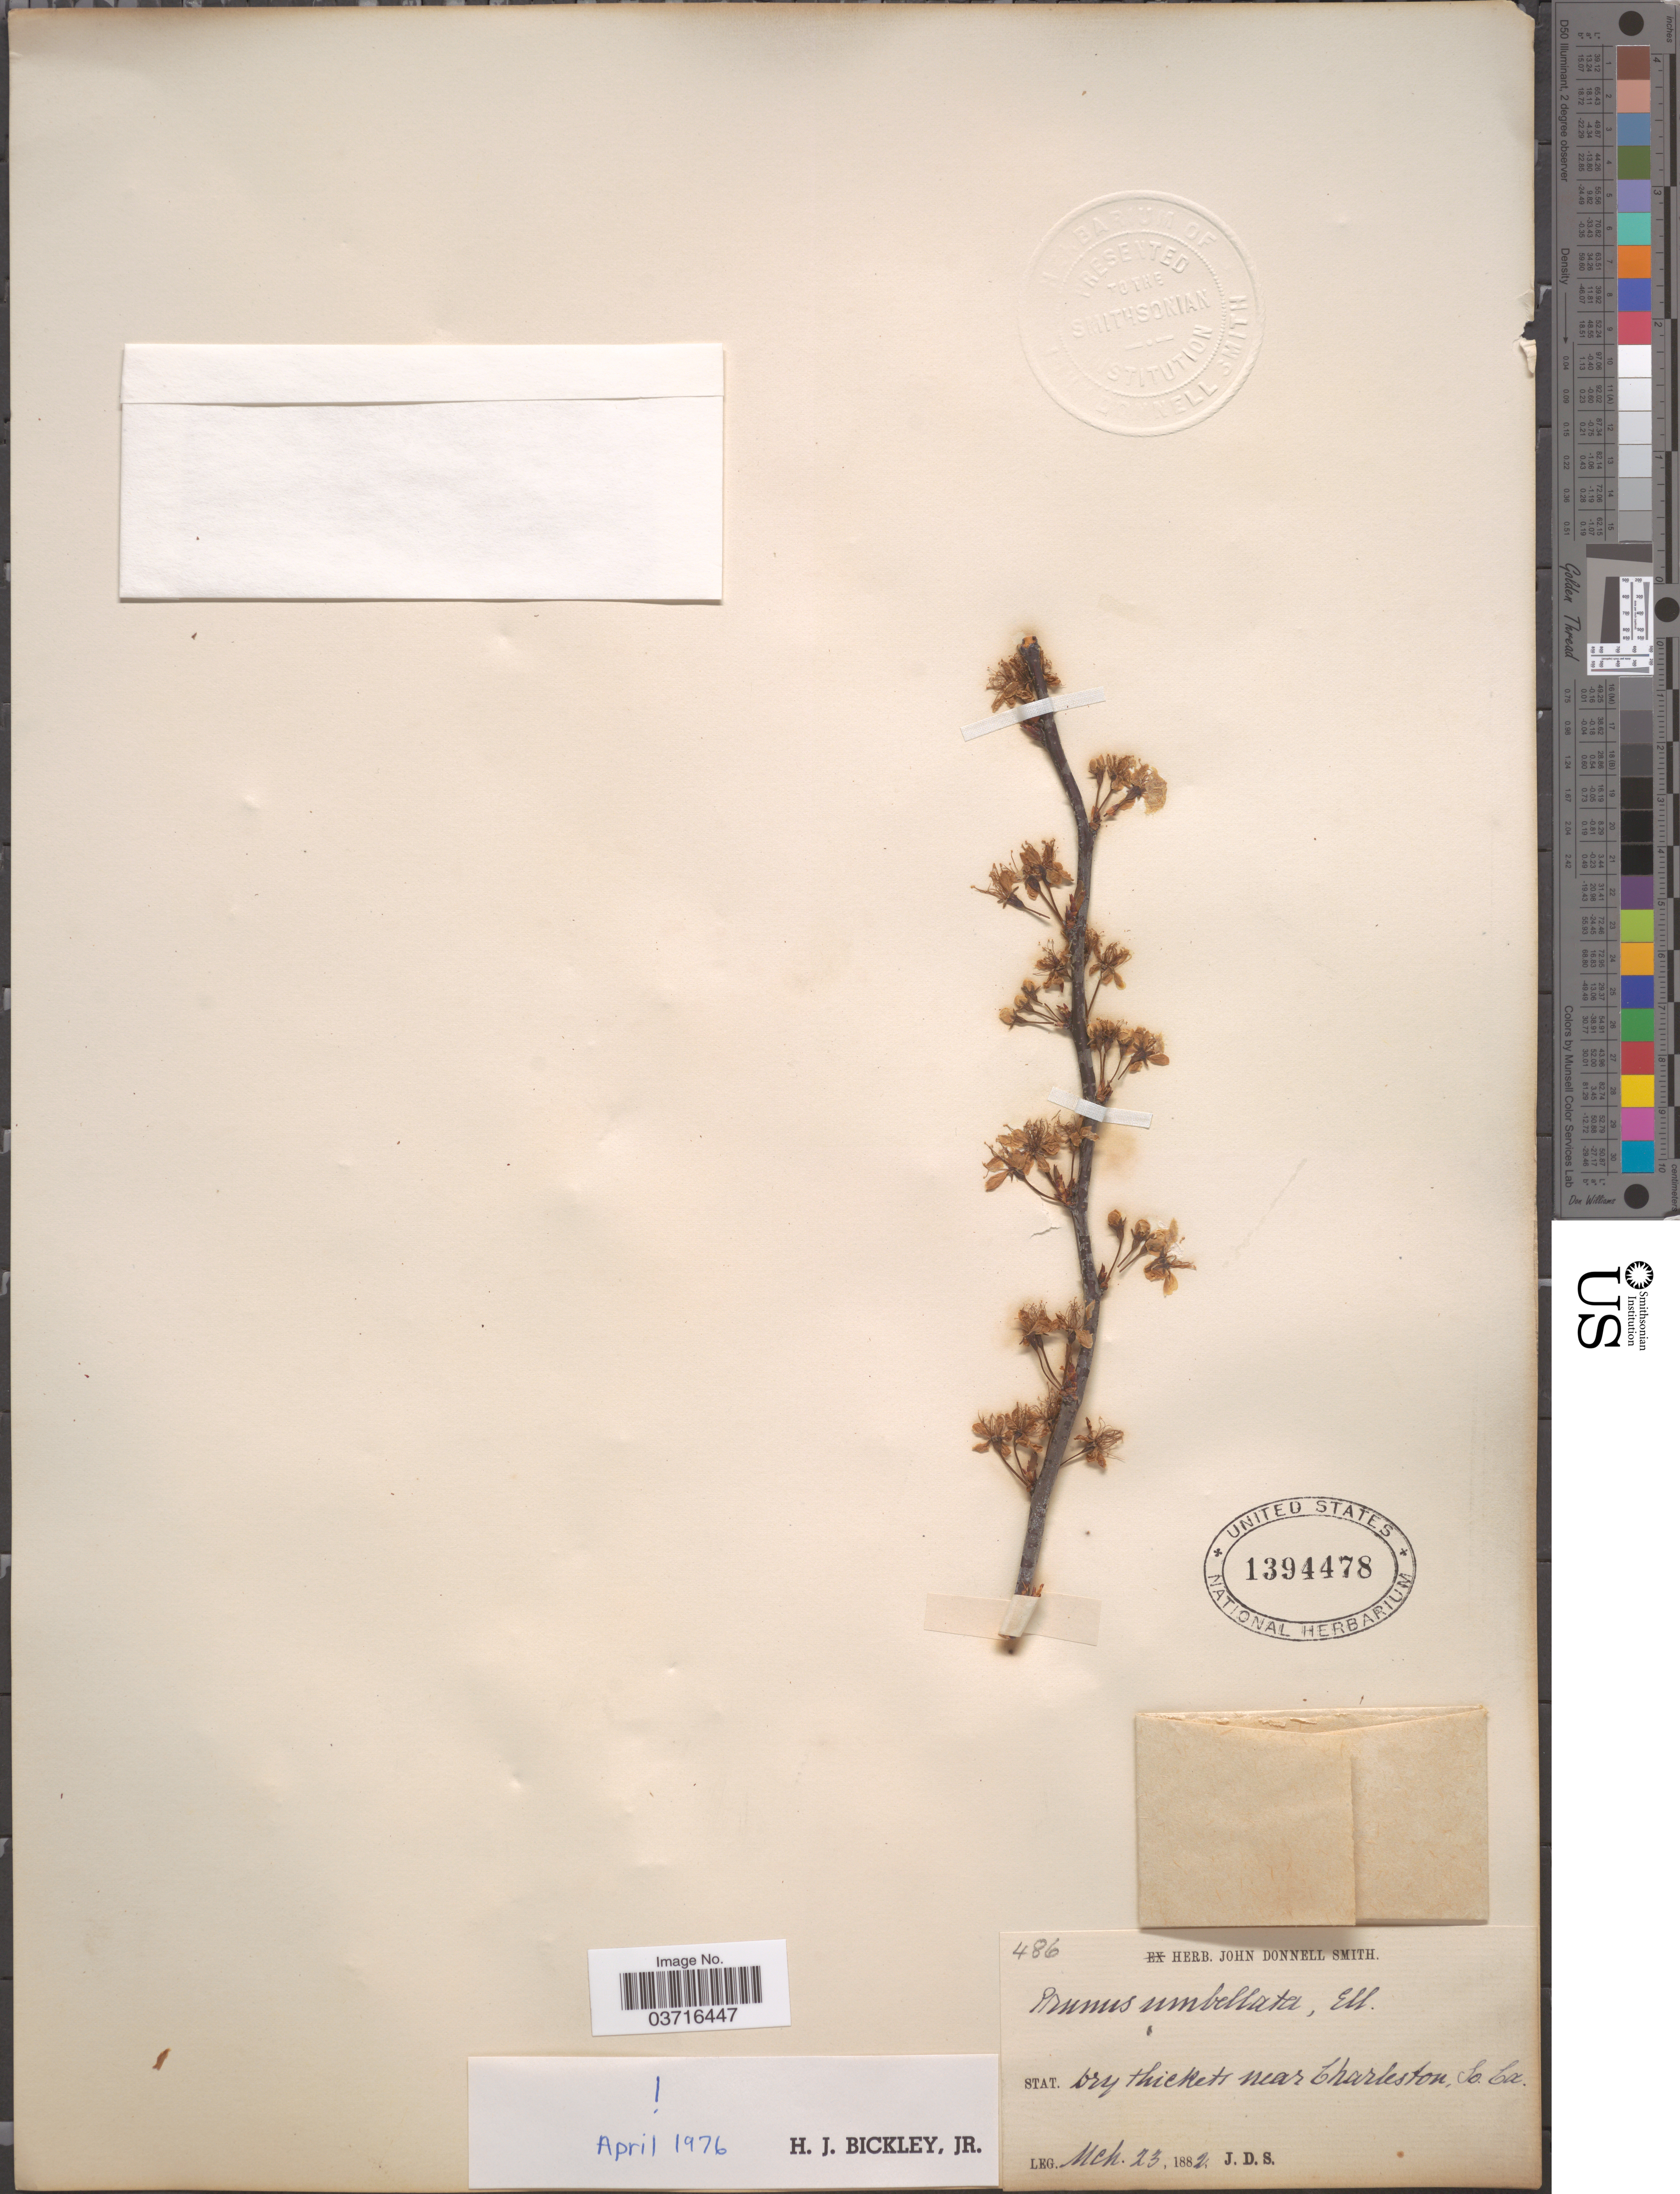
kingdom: Plantae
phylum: Tracheophyta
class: Magnoliopsida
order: Rosales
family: Rosaceae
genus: Prunus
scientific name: Prunus umbellata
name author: Elliott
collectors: J. Donnell Smith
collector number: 486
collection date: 1882-03-23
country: United States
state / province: South Carolina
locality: Near Charleston.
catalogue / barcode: US 1394478